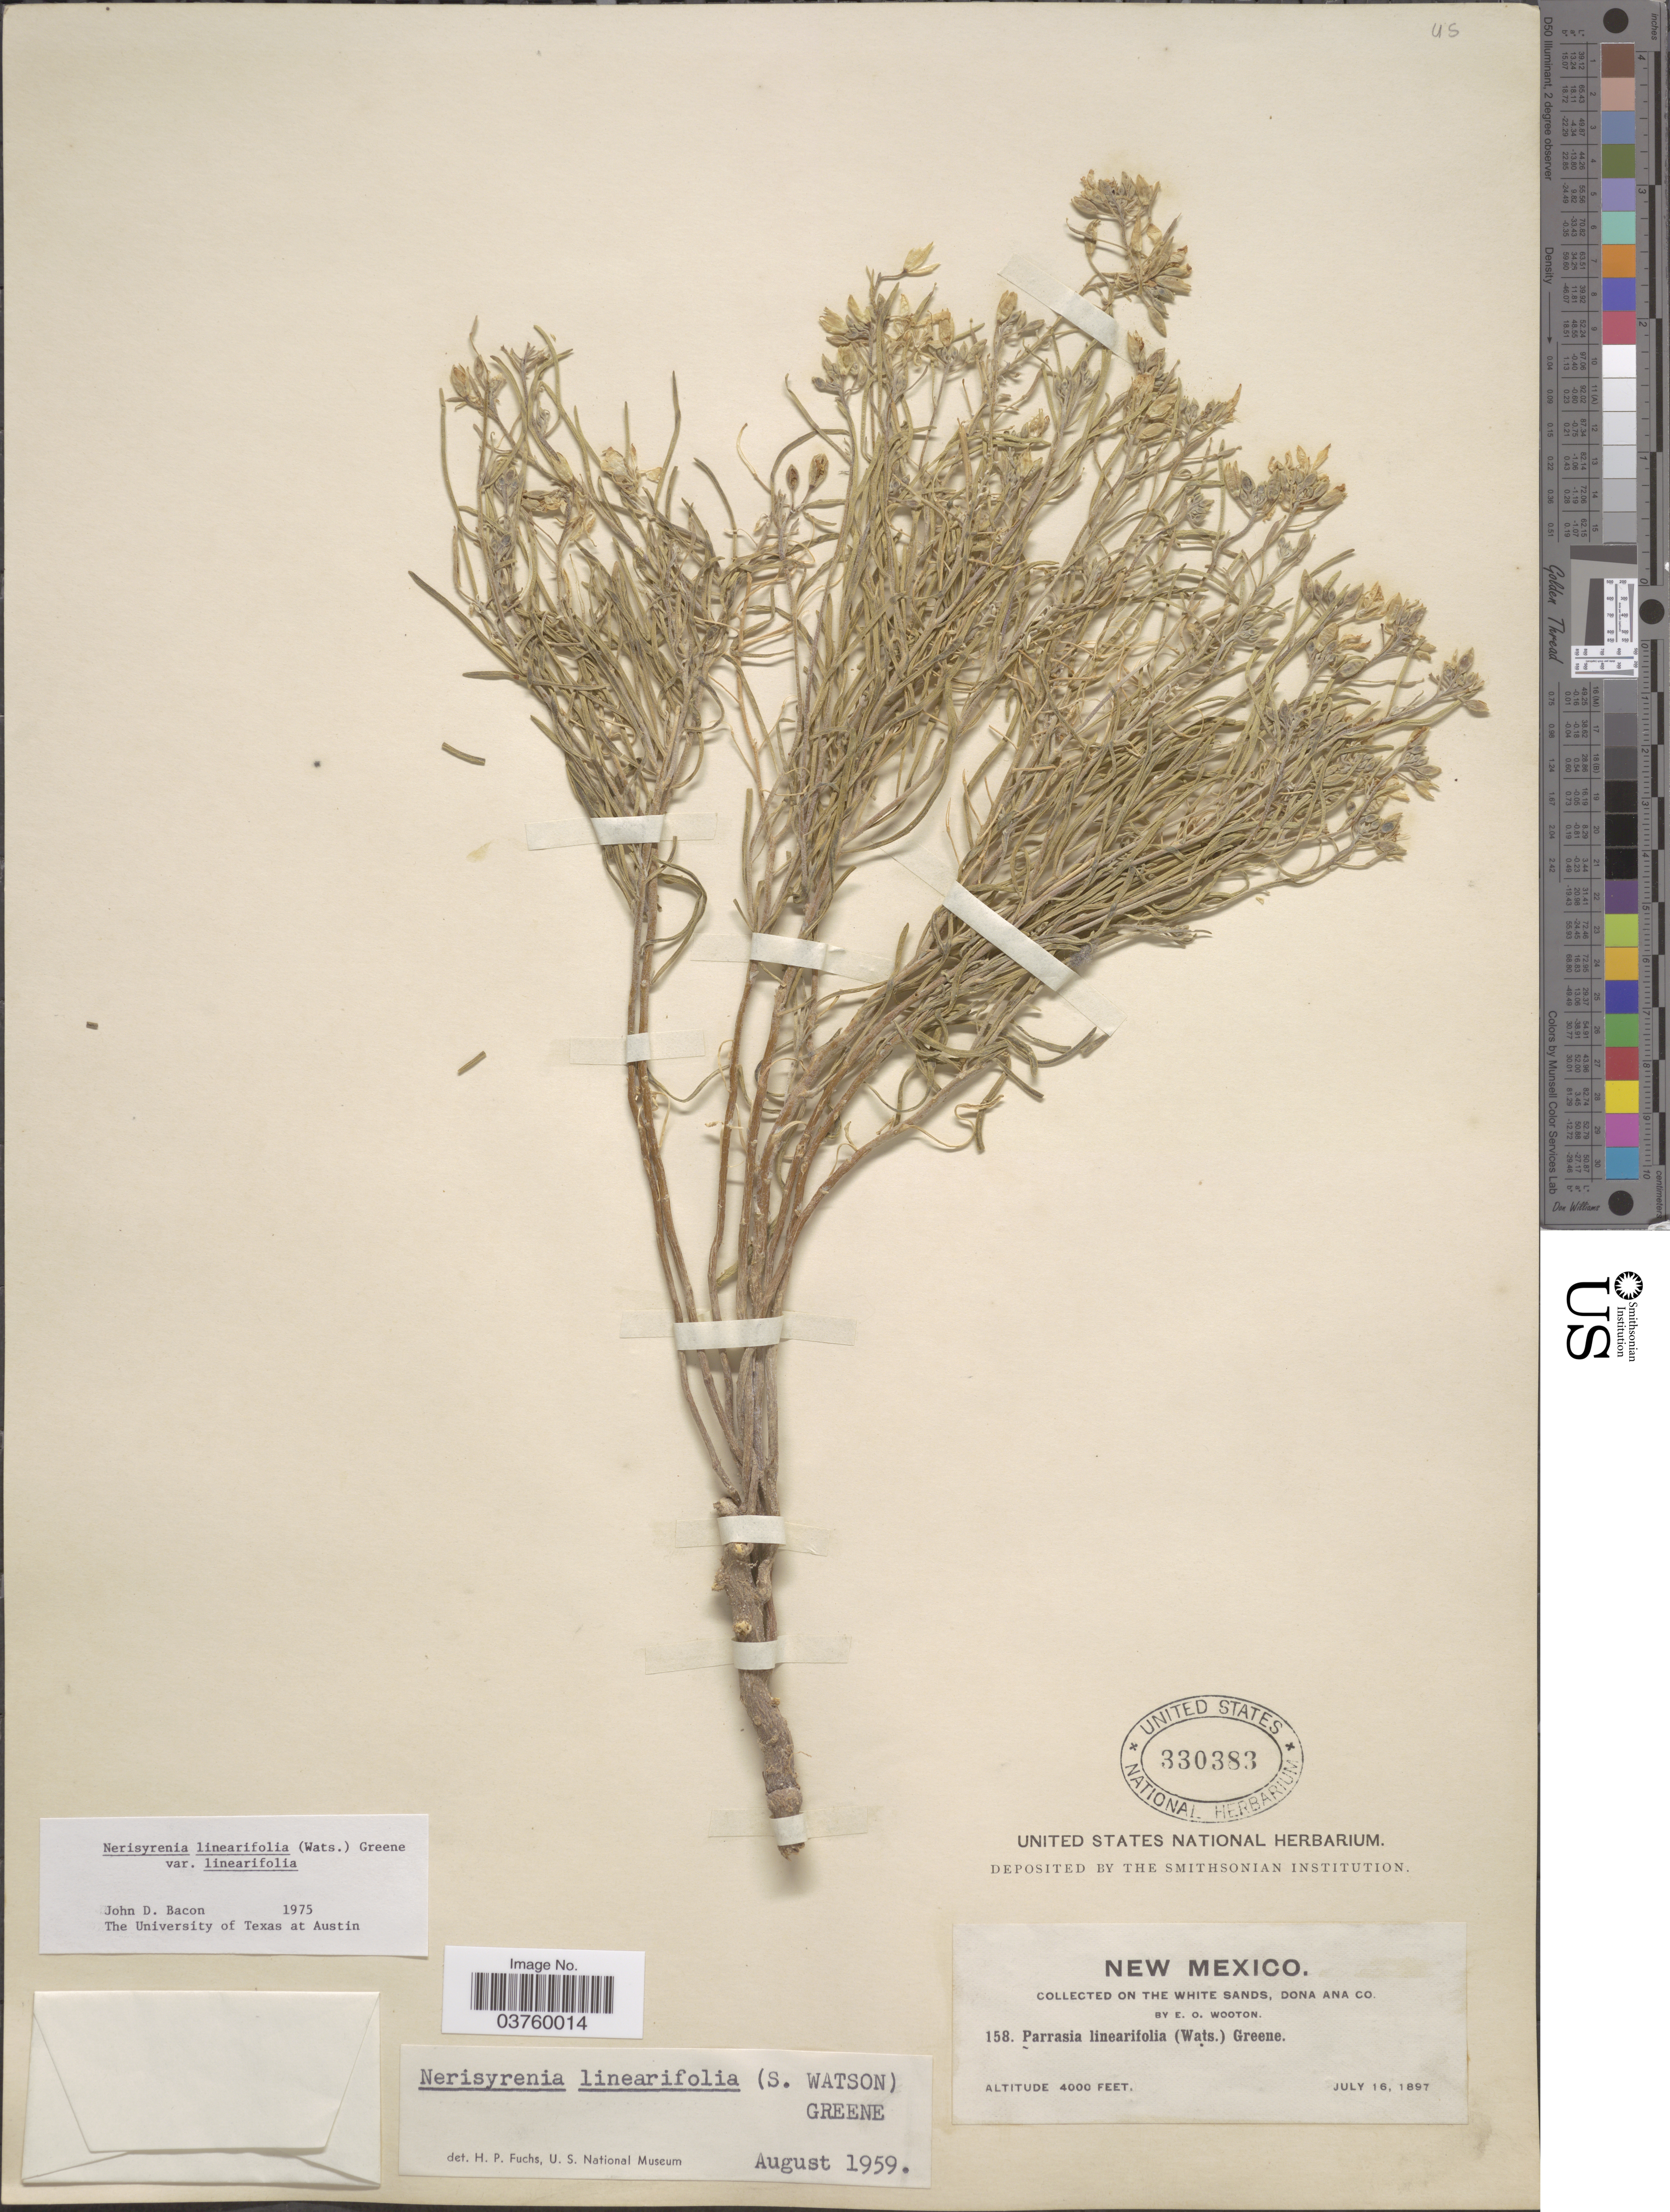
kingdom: Plantae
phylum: Tracheophyta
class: Magnoliopsida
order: Brassicales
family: Brassicaceae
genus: Nerisyrenia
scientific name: Nerisyrenia linearifolia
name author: (S. Watson) Greene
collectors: E. O. Wooton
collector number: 158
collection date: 1897-07-16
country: United States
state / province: New Mexico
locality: On the White Sands, Dona Ana Co.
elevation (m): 1219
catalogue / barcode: US 330383